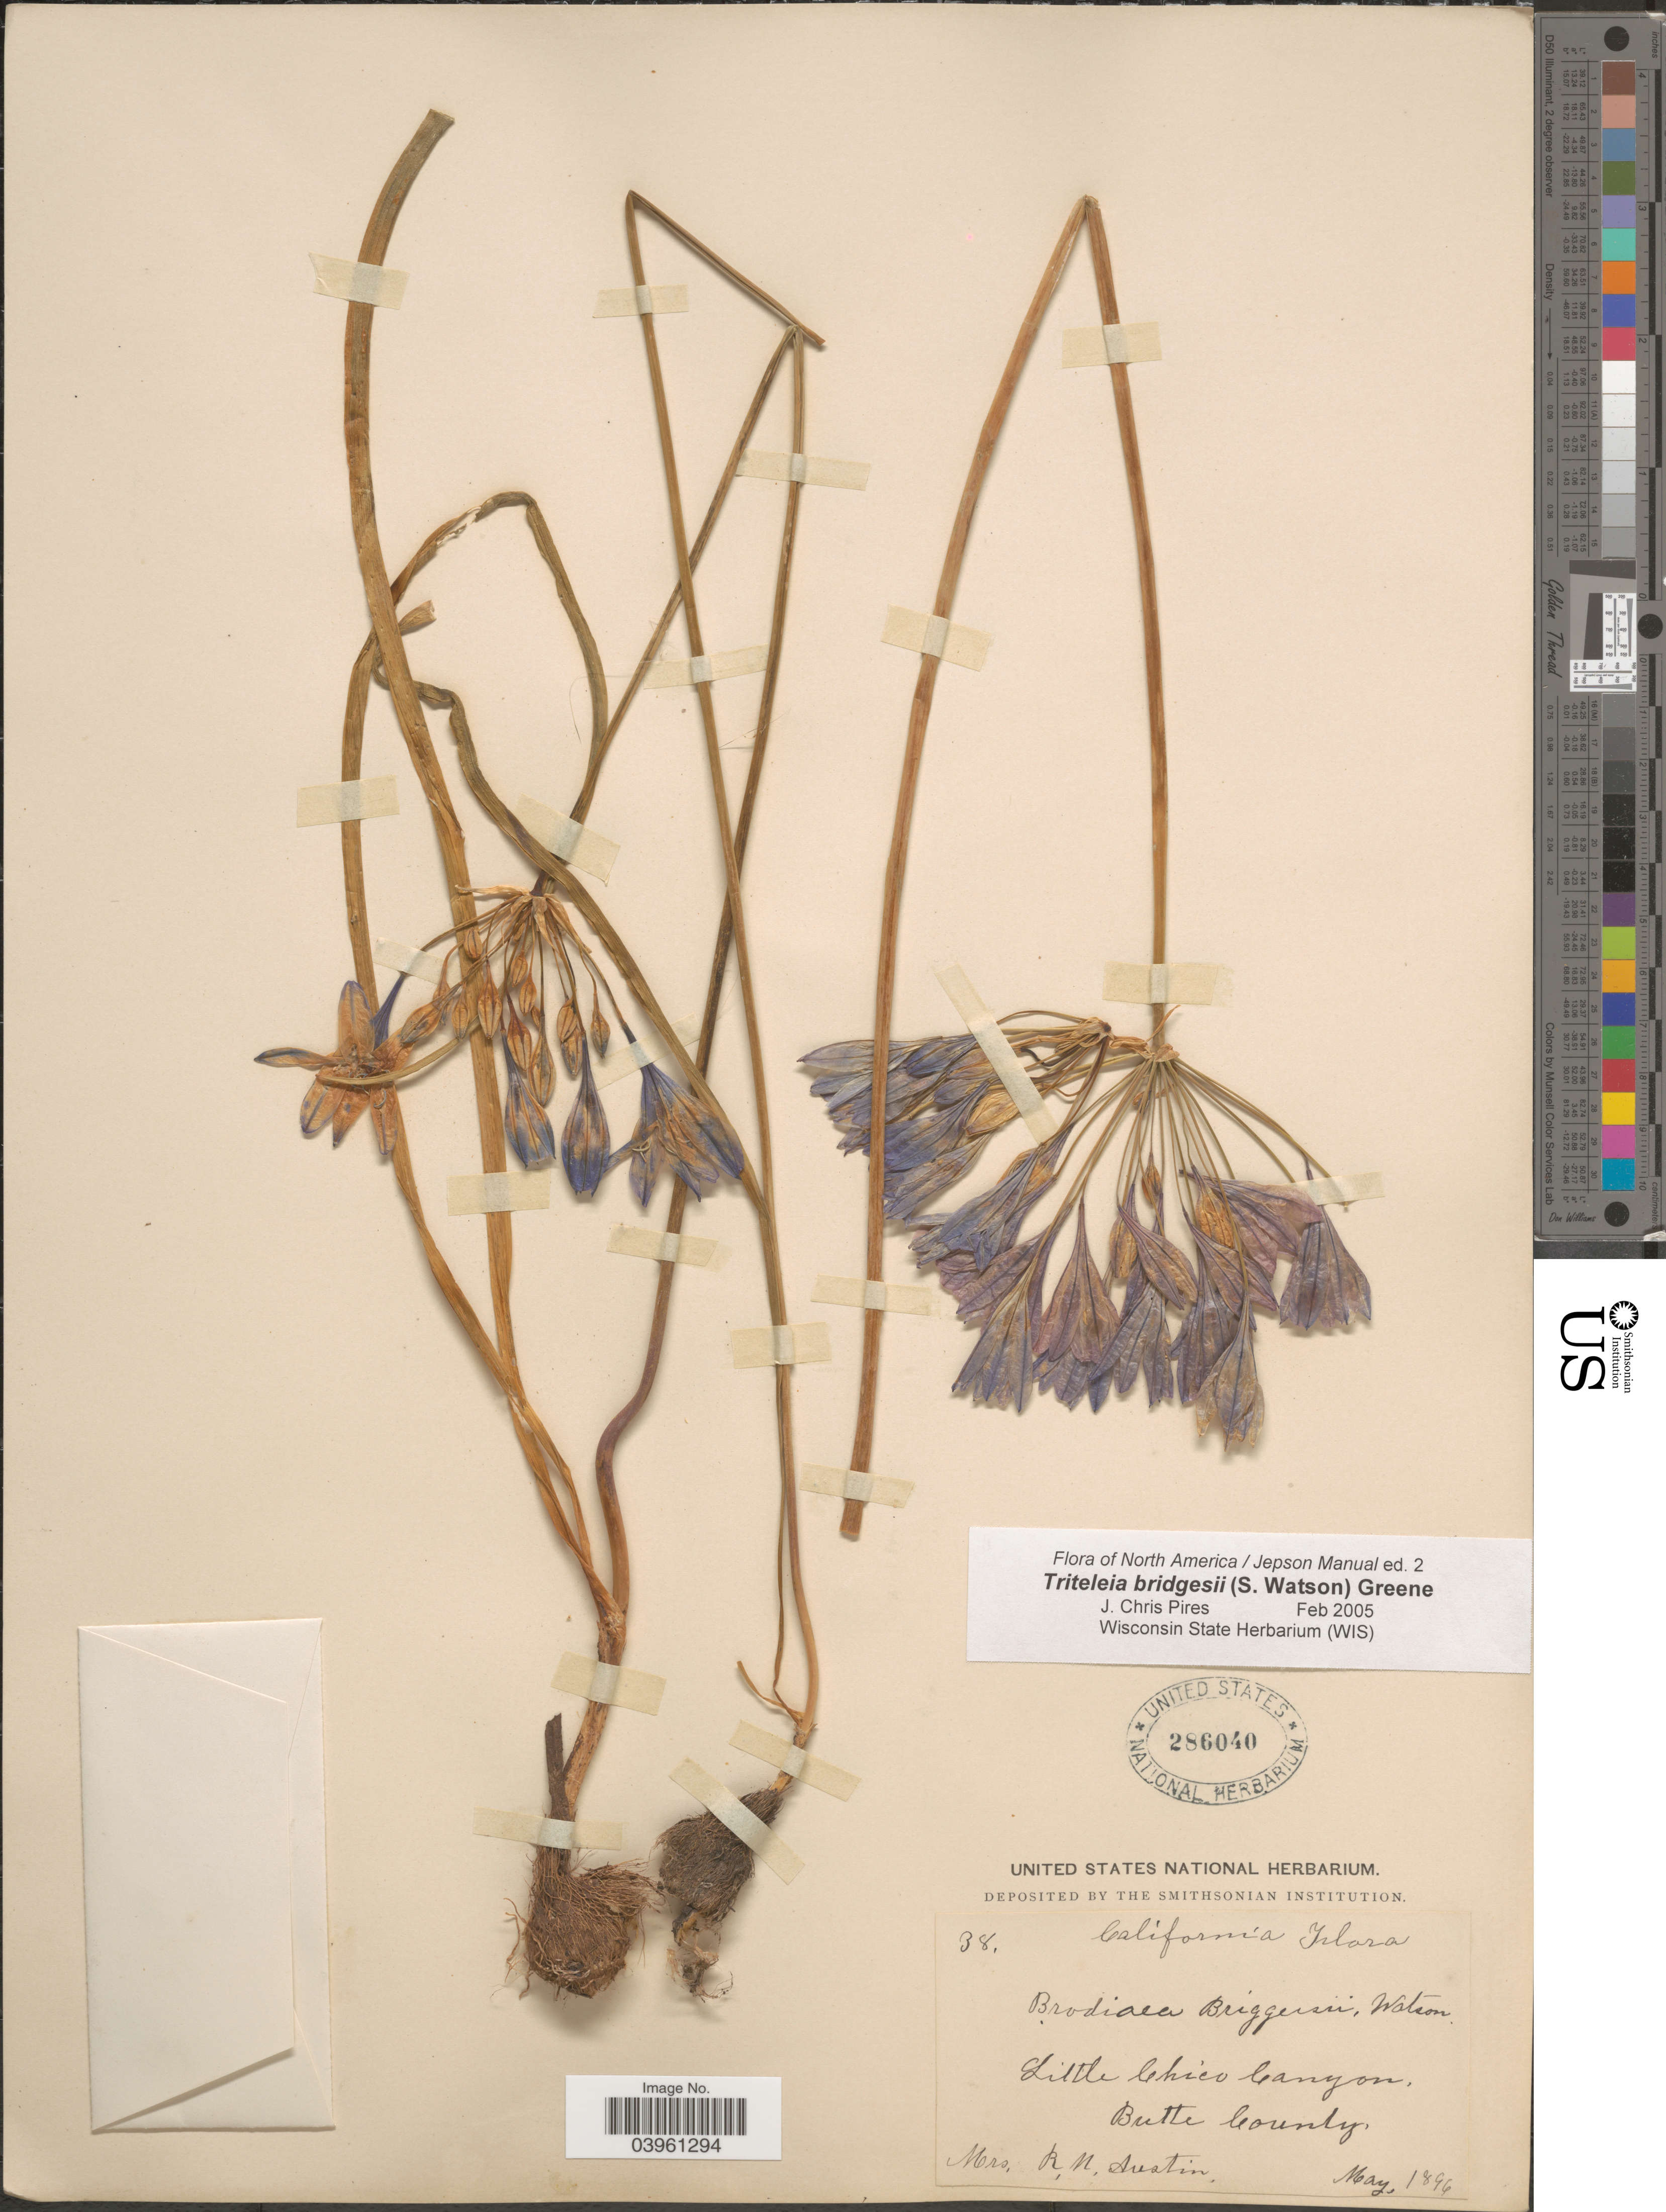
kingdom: Plantae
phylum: Tracheophyta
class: Liliopsida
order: Asparagales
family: Asparagaceae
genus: Triteleia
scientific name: Triteleia bridgesii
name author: (S. Watson) Greene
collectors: R. Austin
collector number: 38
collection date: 1896-05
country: United States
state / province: California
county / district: Butte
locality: Little Chico Canyon, Butte County.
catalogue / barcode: US 286040